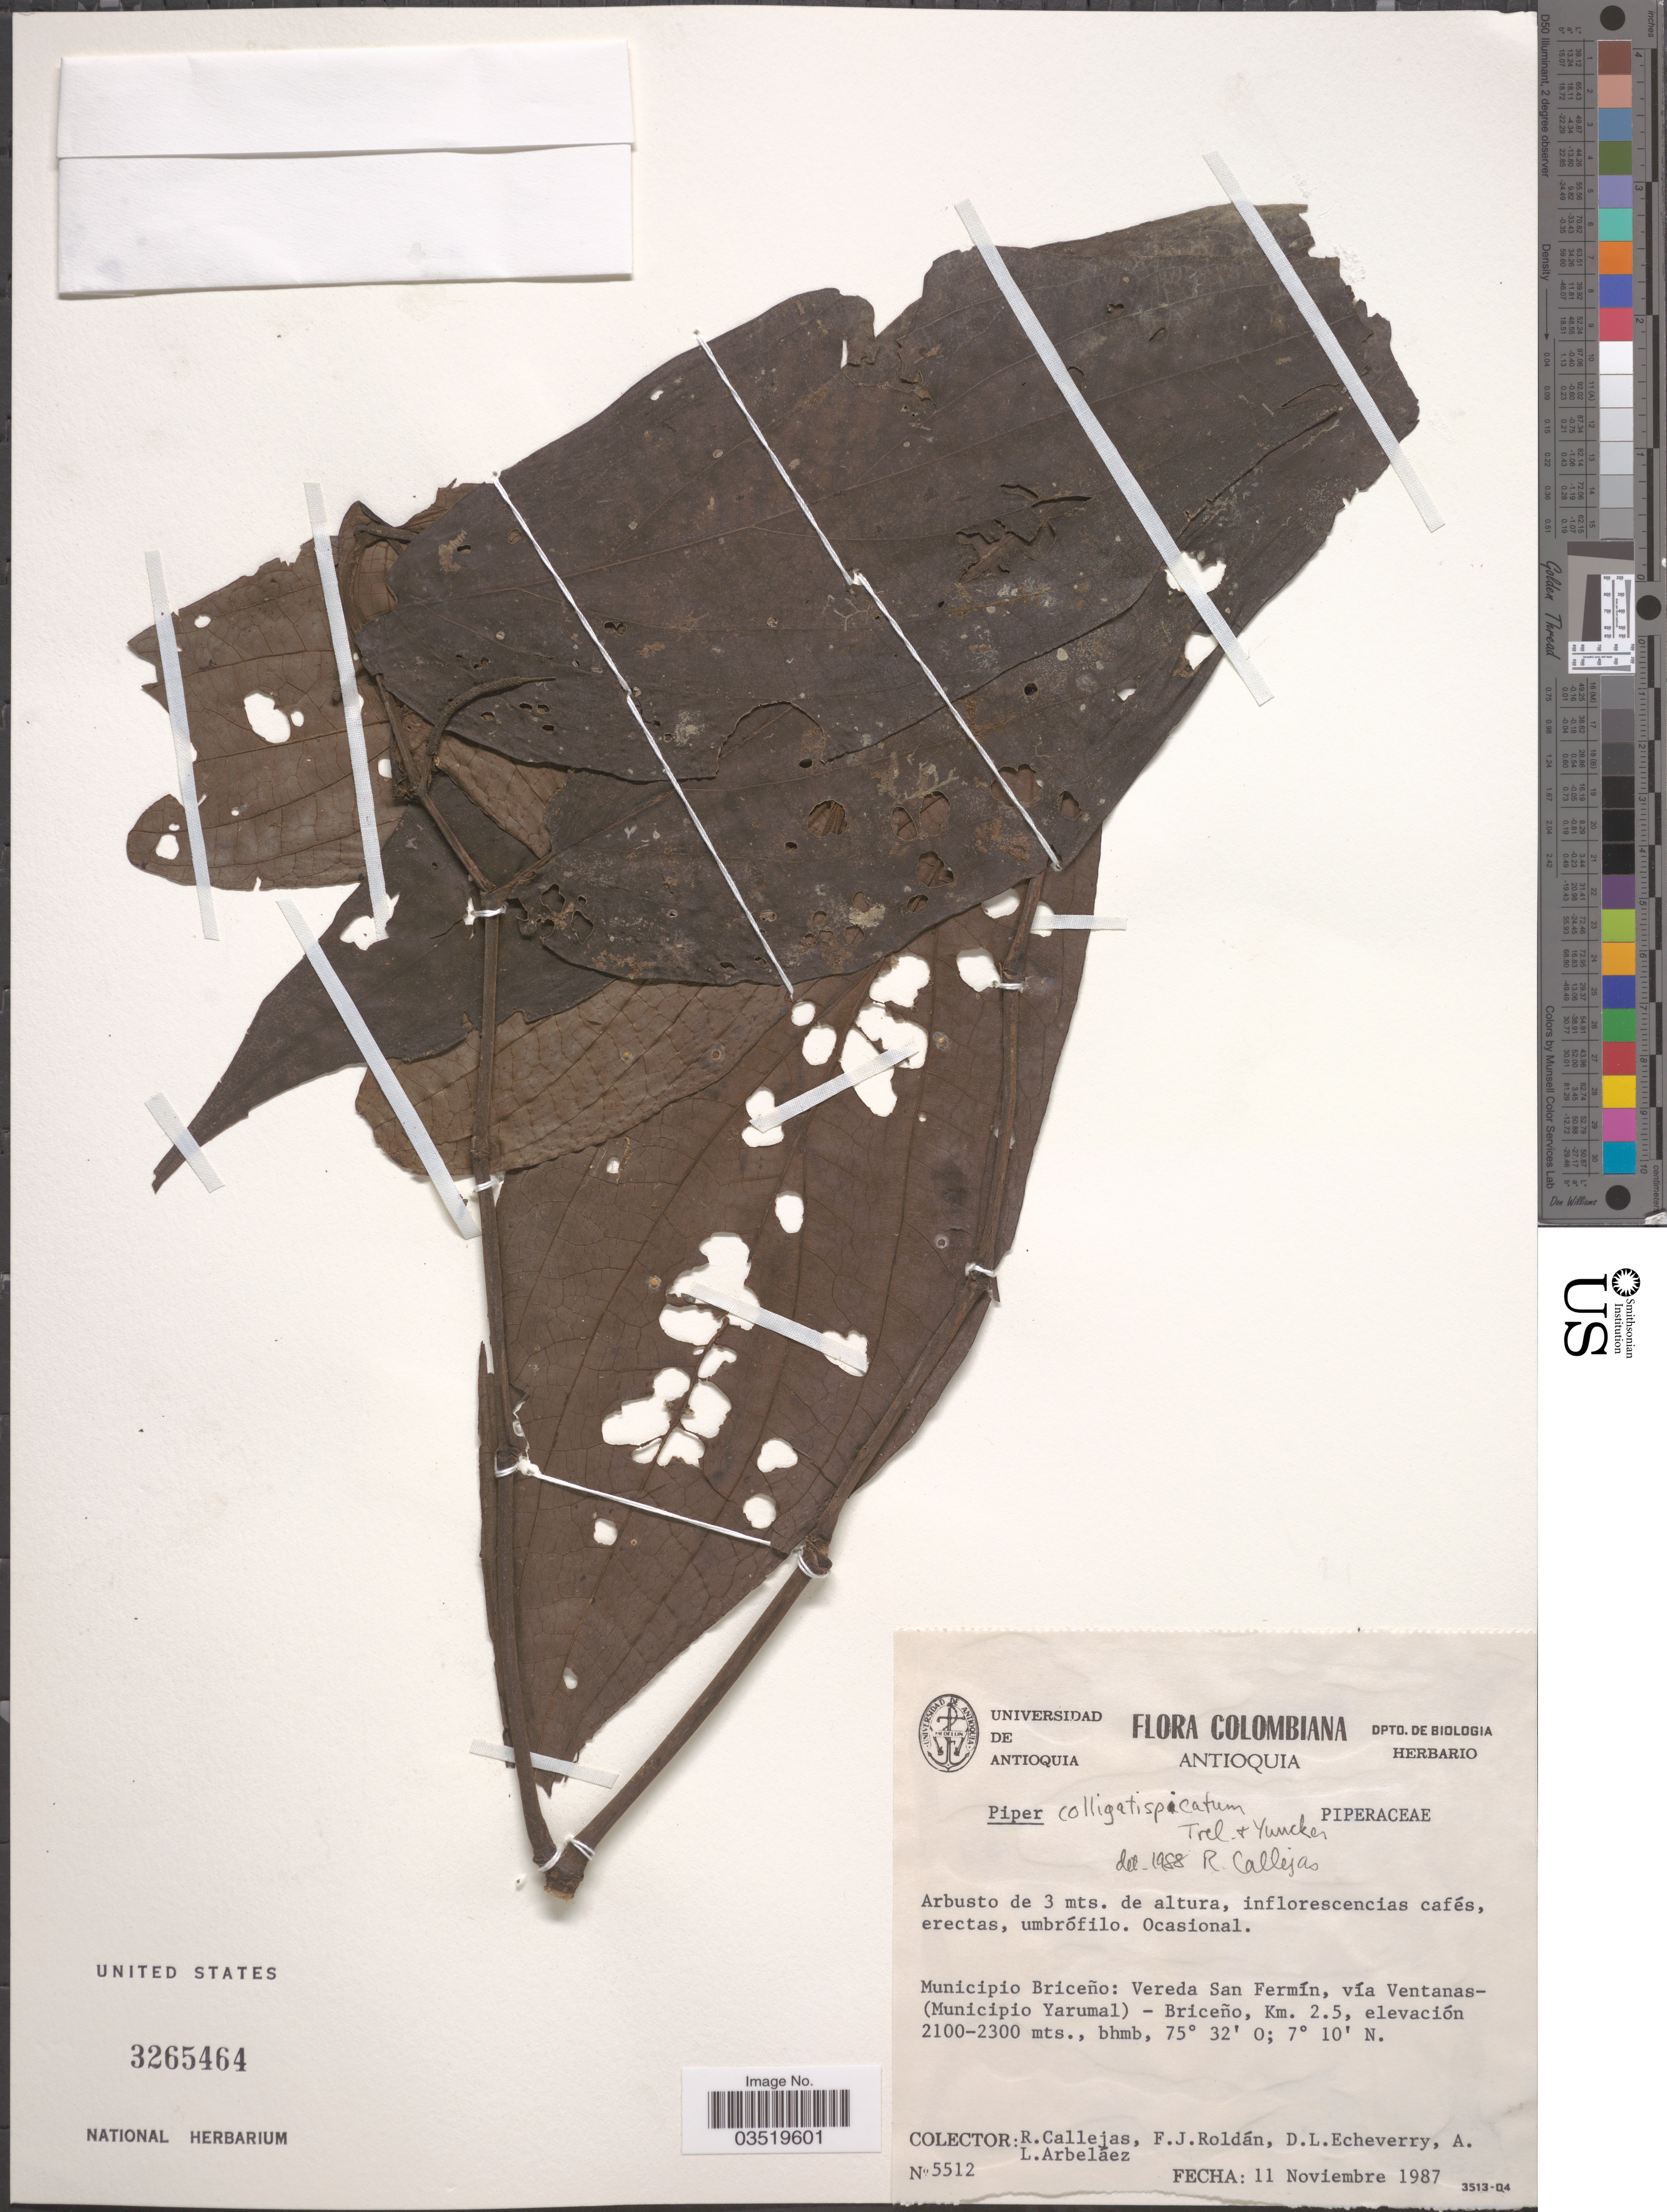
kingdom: Plantae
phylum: Tracheophyta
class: Magnoliopsida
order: Piperales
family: Piperaceae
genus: Piper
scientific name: Piper colligatispicum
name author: Trel. & Yunck.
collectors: R. Callejas, F. J. Roldán, D. Echeverry & A. Arbeláez Alvarez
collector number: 5512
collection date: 1987-11-11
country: Colombia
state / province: Antioquia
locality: Municipio Briceño: Vereda San Fermín, vía Ventanas-(Municipio Yarumal) - Briceño, Km. 2.5.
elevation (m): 2100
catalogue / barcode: US 3265464